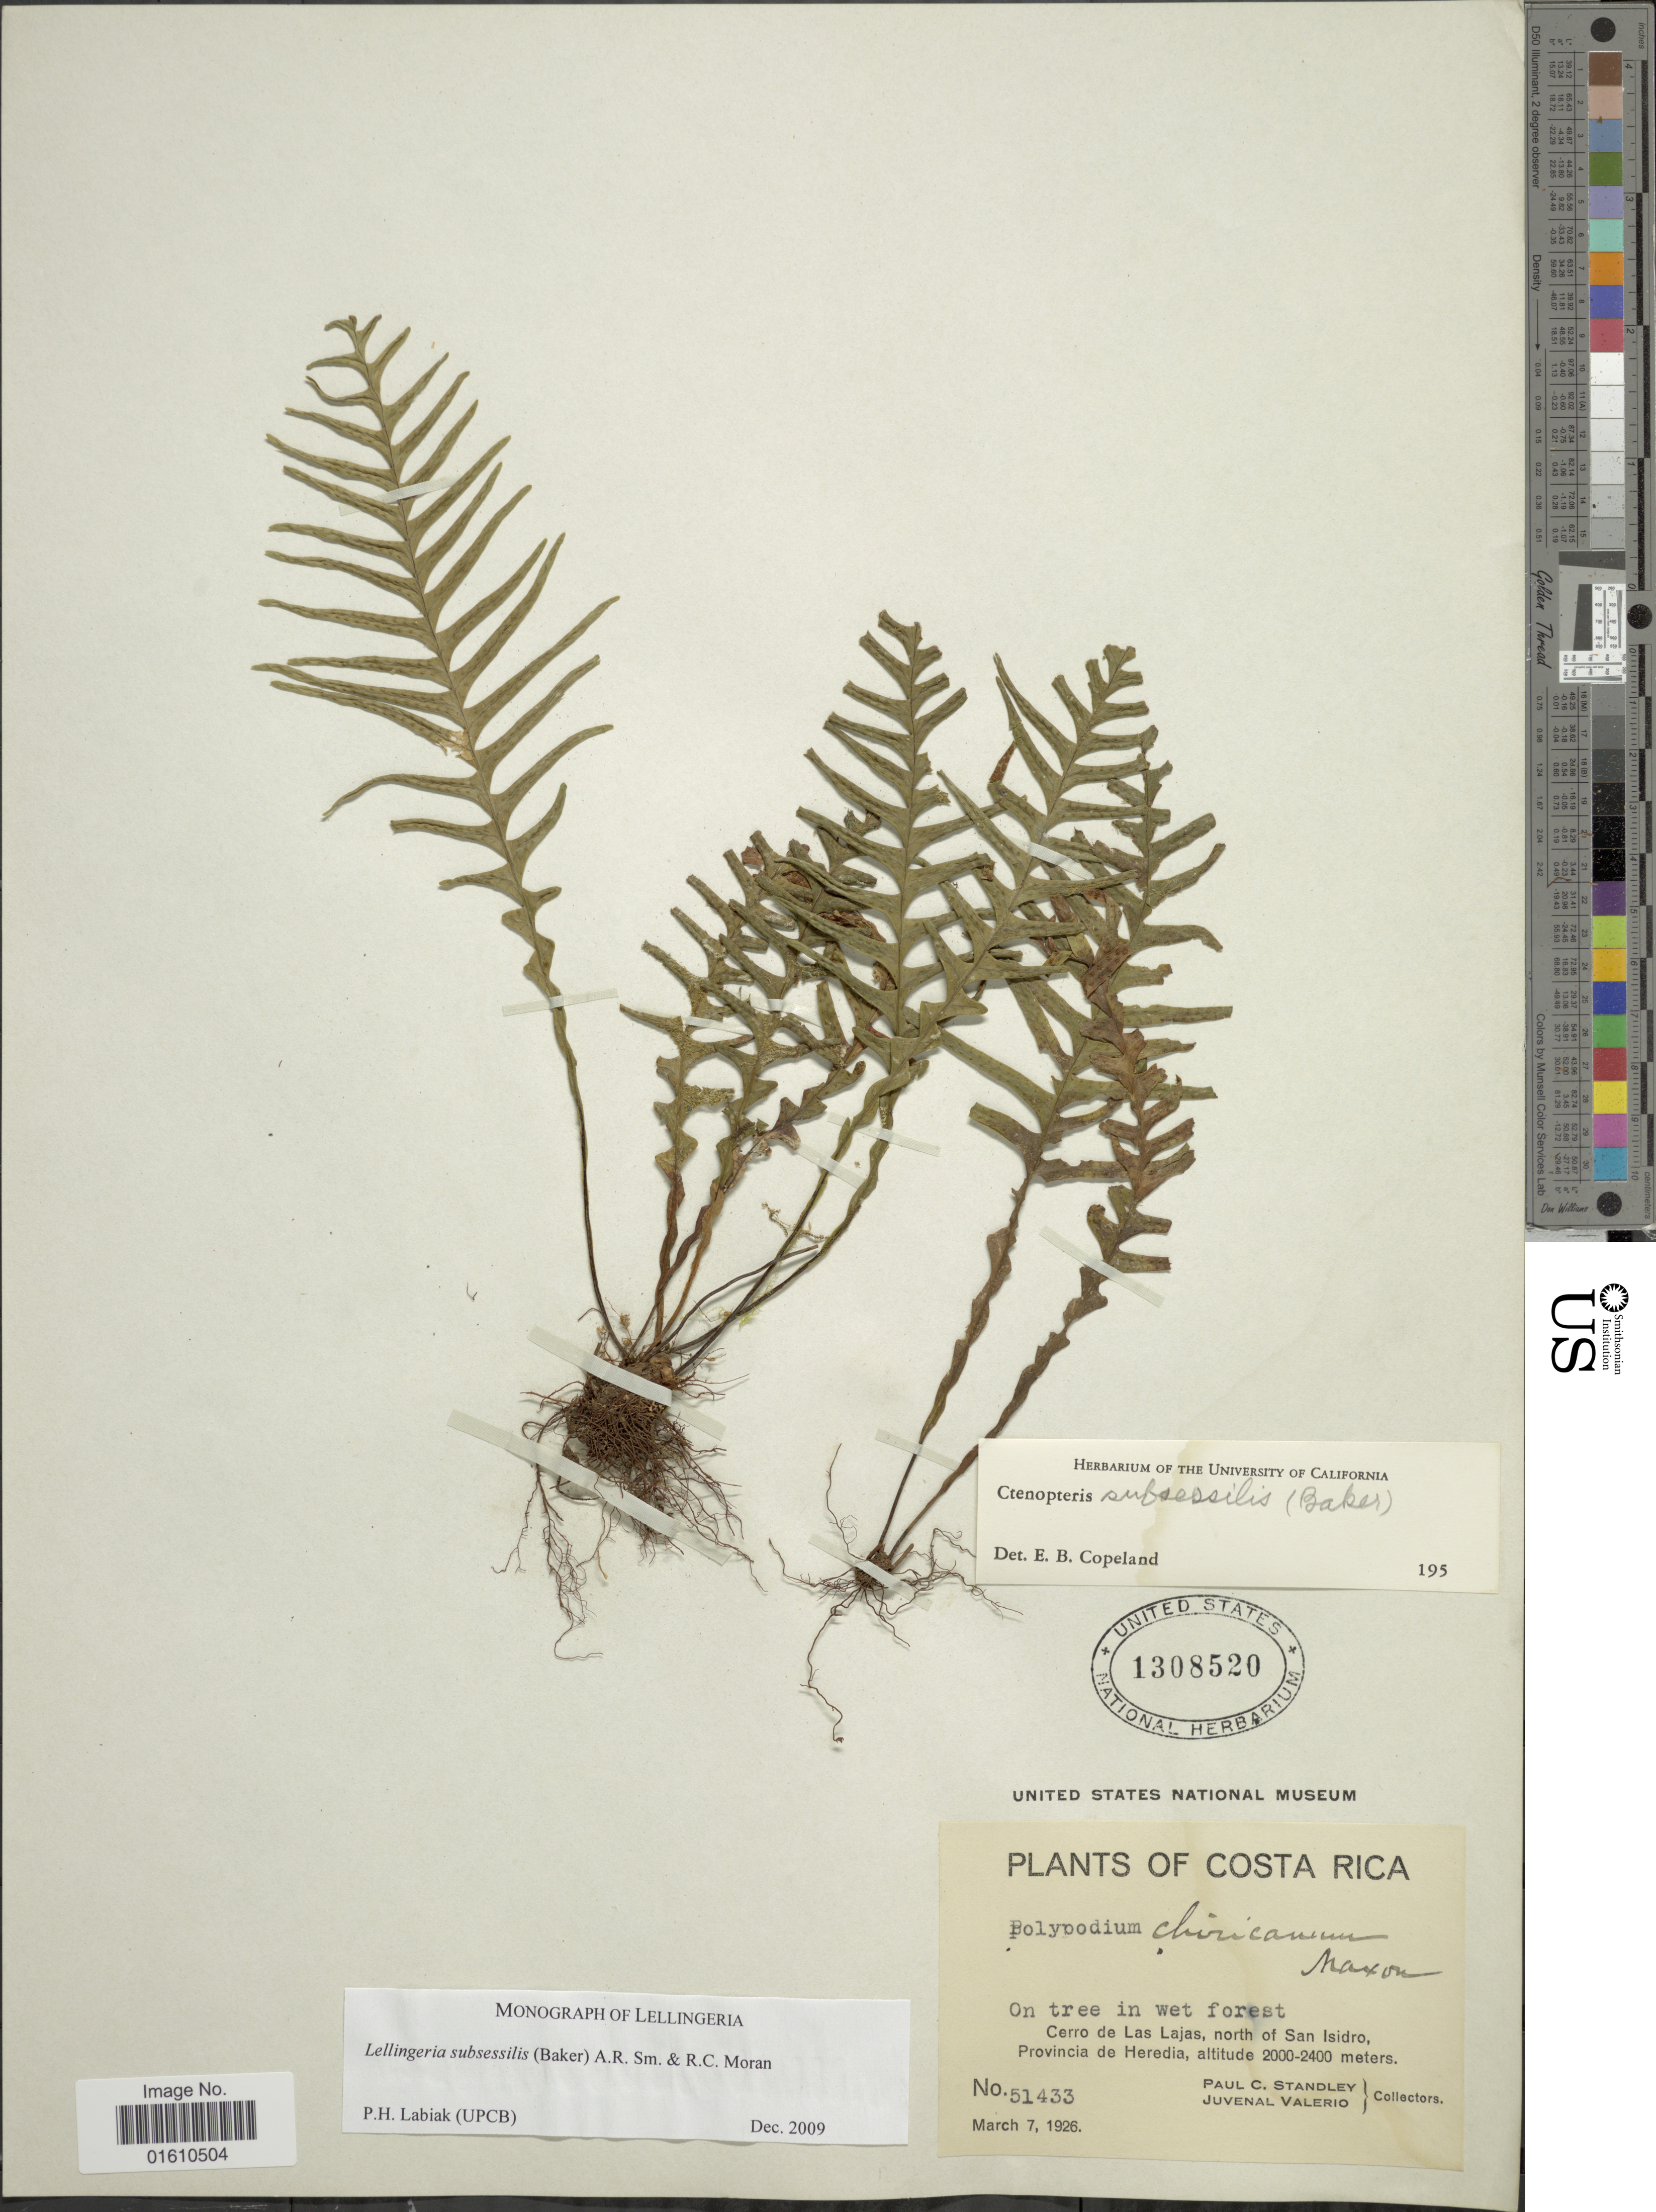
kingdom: Plantae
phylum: Tracheophyta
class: Polypodiopsida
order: Polypodiales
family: Polypodiaceae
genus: Lellingeria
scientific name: Lellingeria subsessilis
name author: (Baker) A.R. Sm. & R.C. Moran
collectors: P. C. Standley & J. Valerio R.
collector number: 51433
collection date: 1926-03-07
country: Costa Rica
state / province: Heredia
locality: Cerro de Las Lajas, north of San Isidro, Provincia de Heredia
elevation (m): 2000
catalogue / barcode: US 1308520